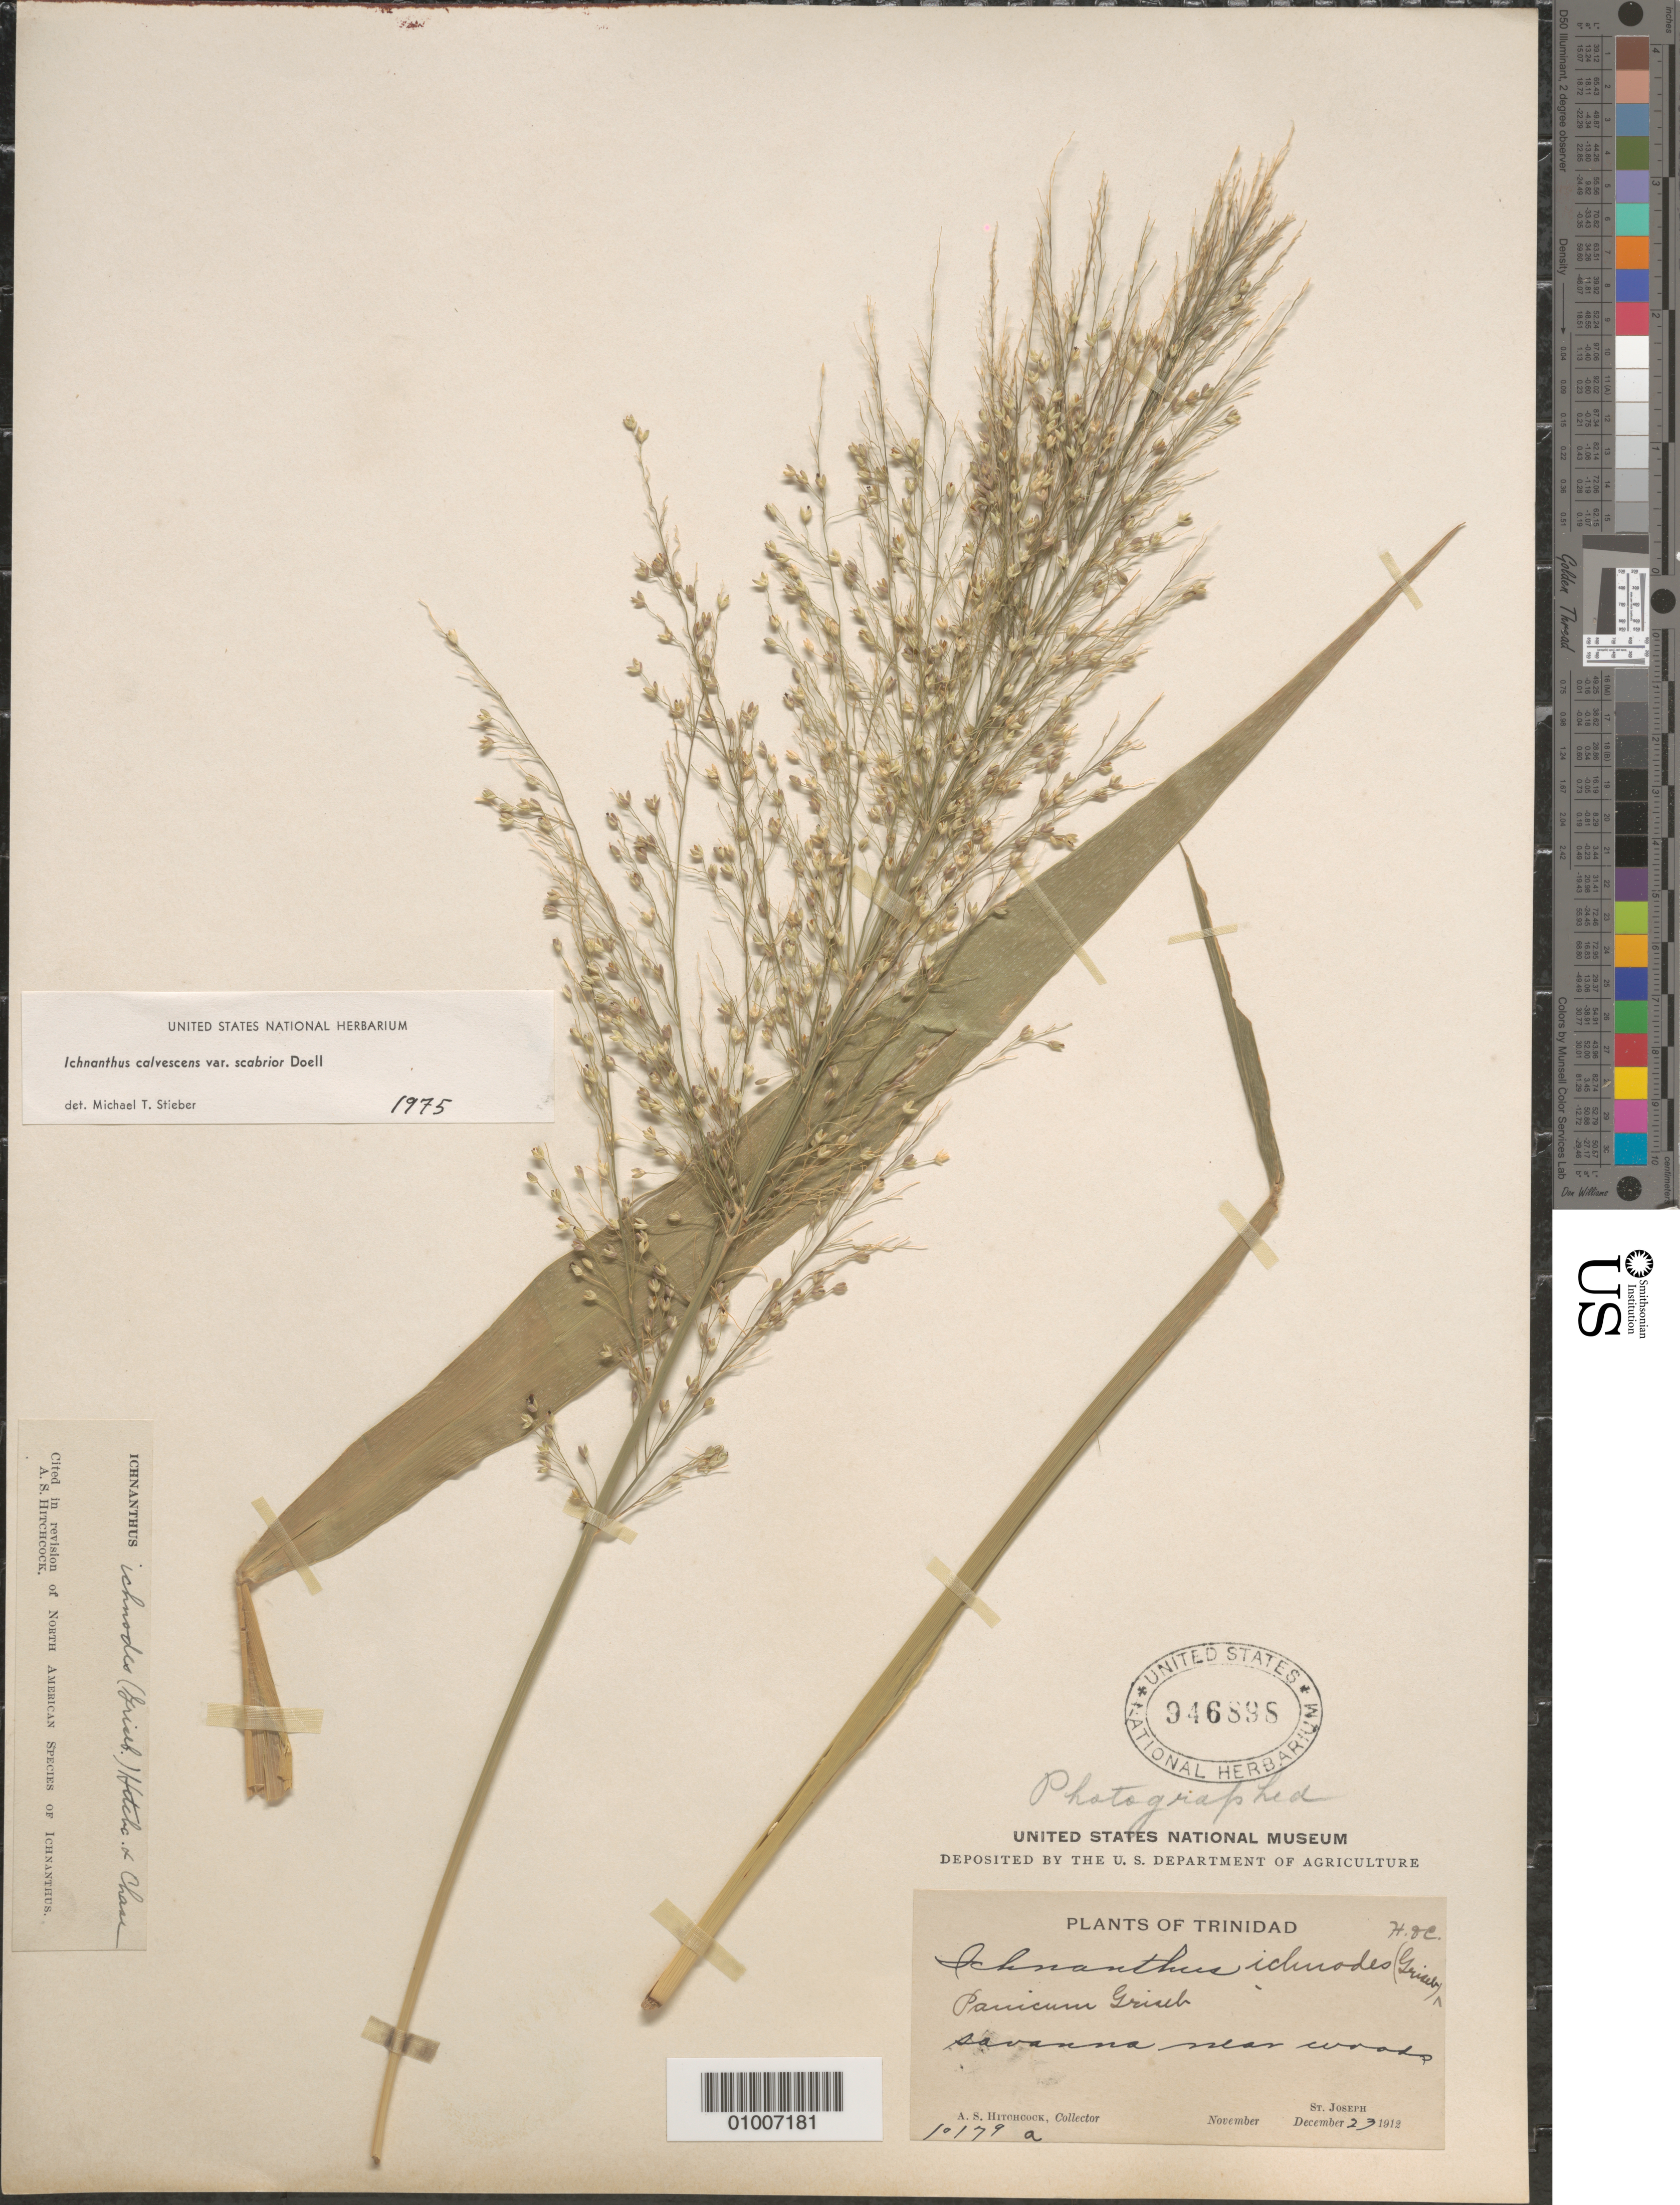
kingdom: Plantae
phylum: Tracheophyta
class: Liliopsida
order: Poales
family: Poaceae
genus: Ichnanthus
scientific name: Ichnanthus calvescens var. scabrior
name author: Döll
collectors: A. S. Hitchcock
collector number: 10179a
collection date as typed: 23 Dec 1912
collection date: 1912-12-23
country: Trinidad and Tobago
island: Trinidad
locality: St. Joseph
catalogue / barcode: US 946898